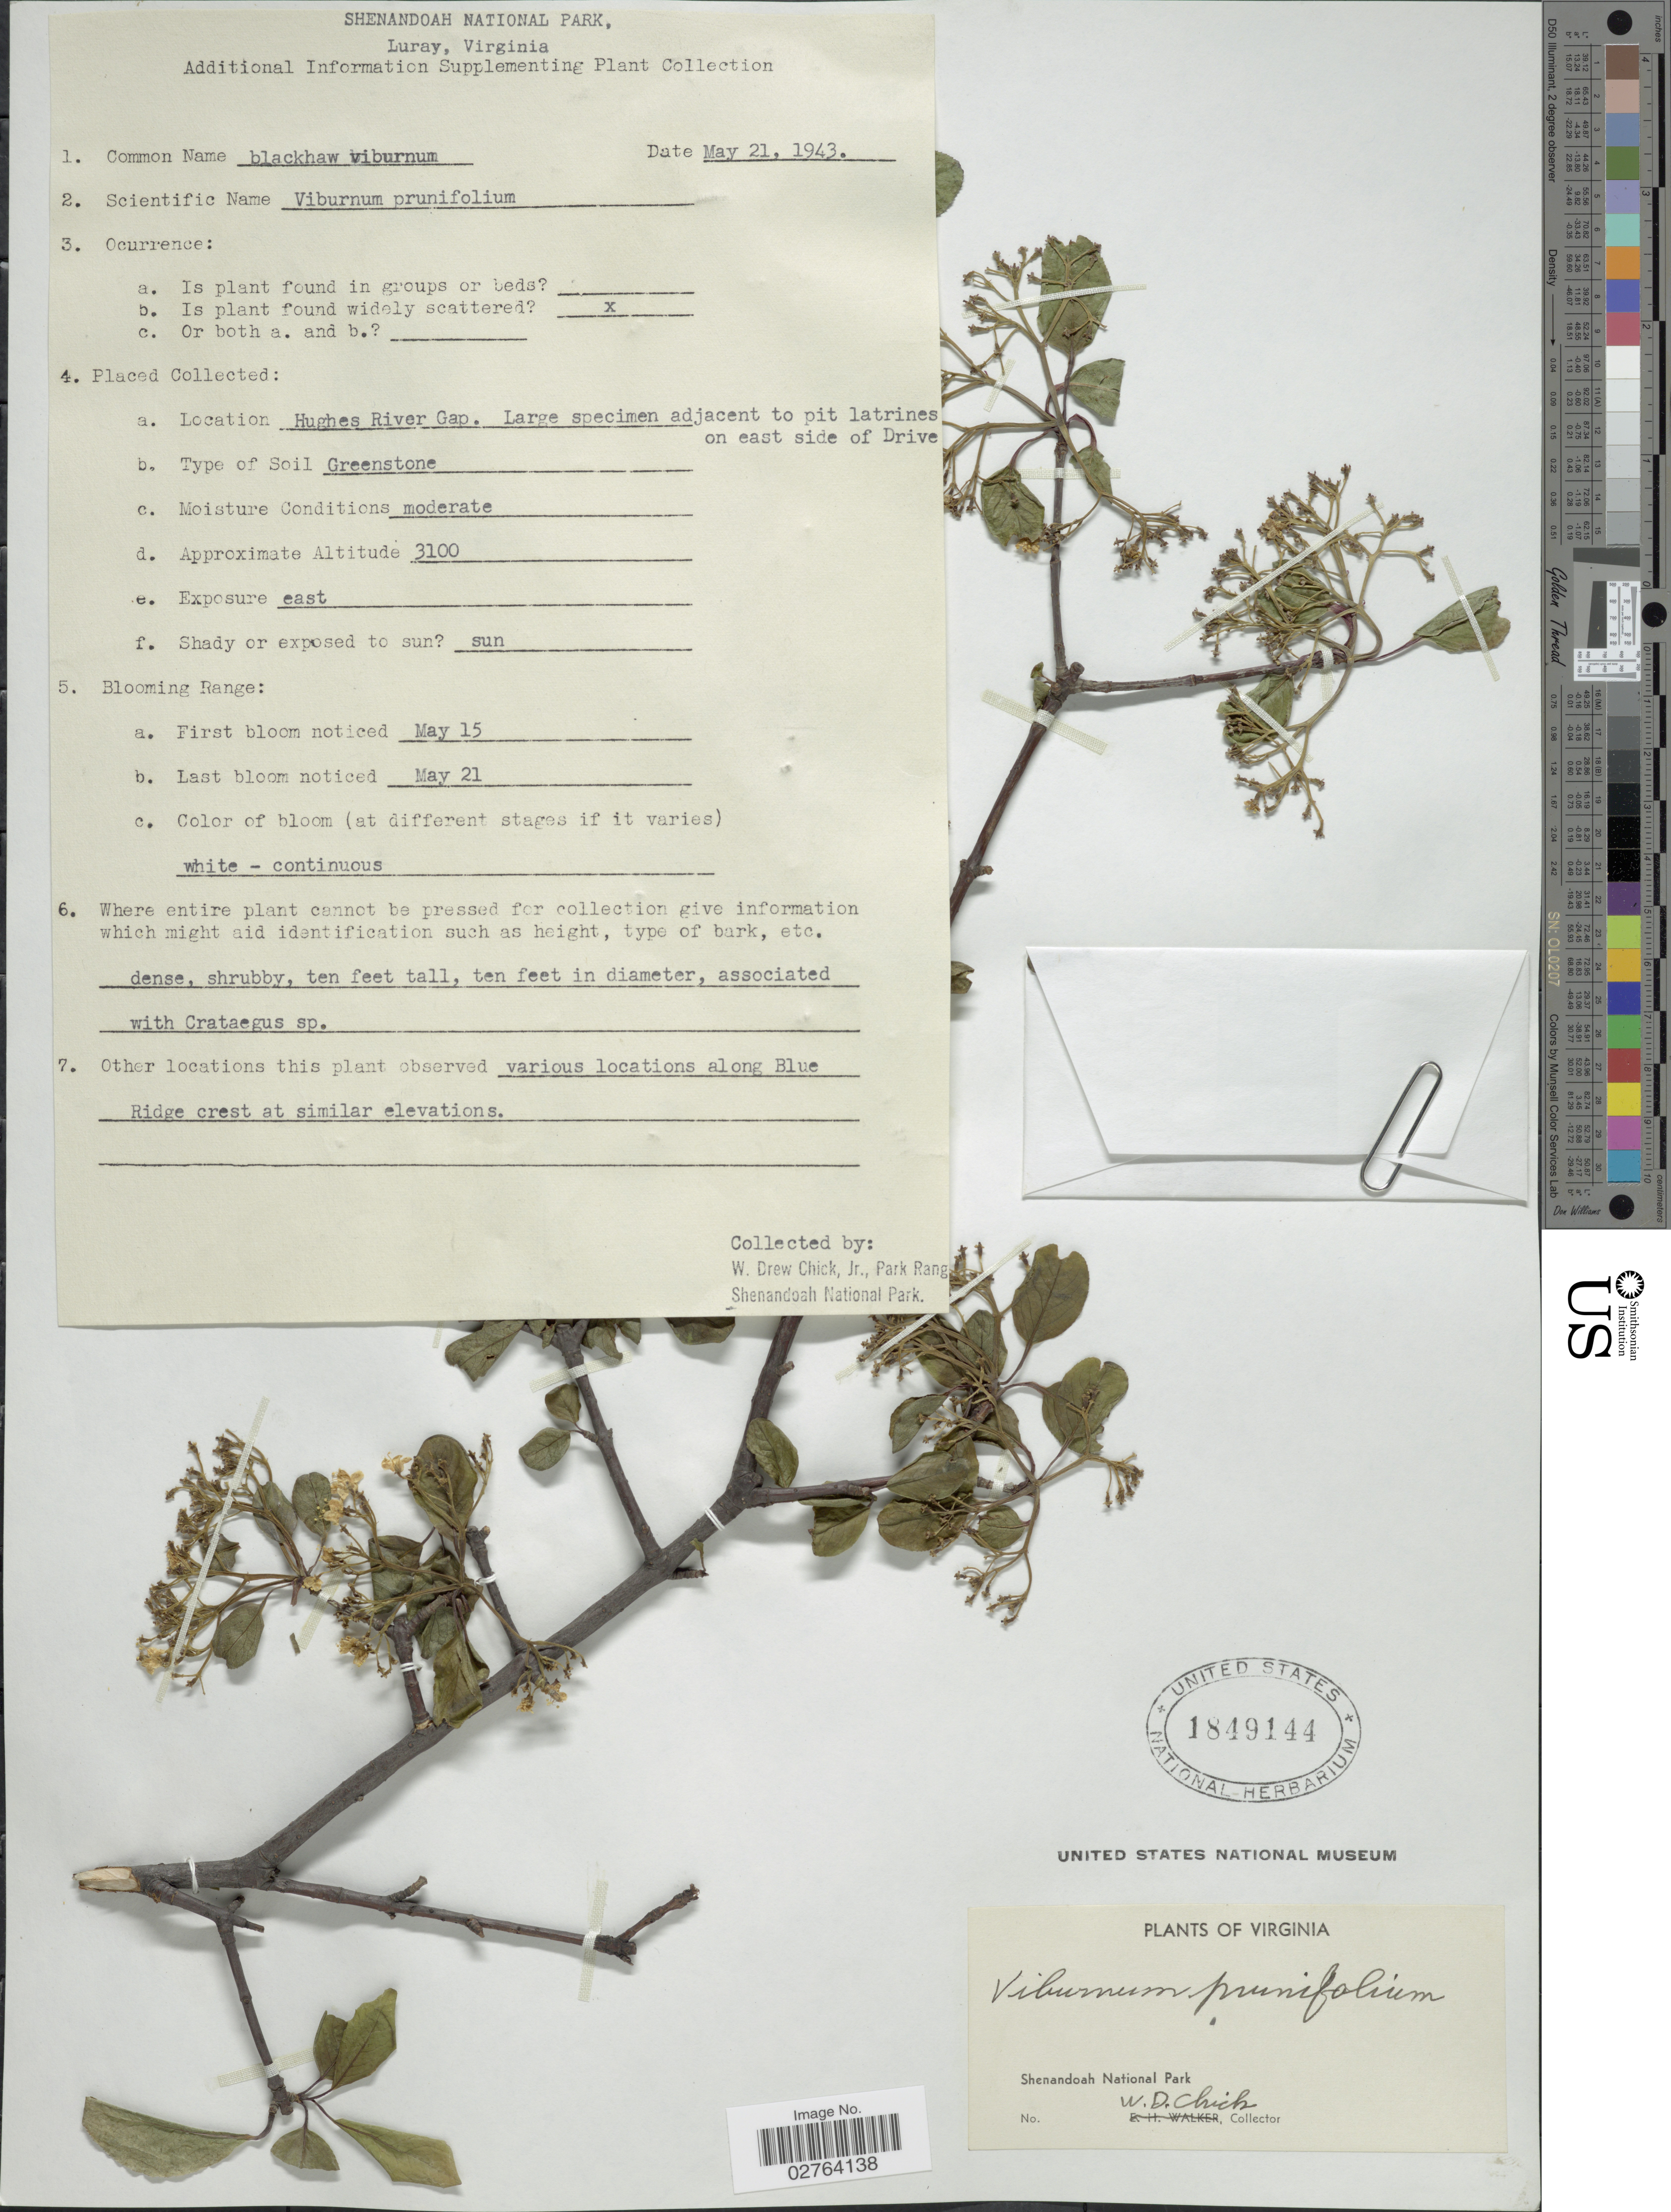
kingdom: Plantae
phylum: Tracheophyta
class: Magnoliopsida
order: Dipsacales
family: Viburnaceae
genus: Viburnum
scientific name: Viburnum prunifolium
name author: L.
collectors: W. Chick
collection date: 1943-05-21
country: United States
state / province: Virginia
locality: Shenandoah National Park. Luray. Hughes River Gap. Large specimen adjacent to pit latrines on east side of Drive.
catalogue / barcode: US 1849144